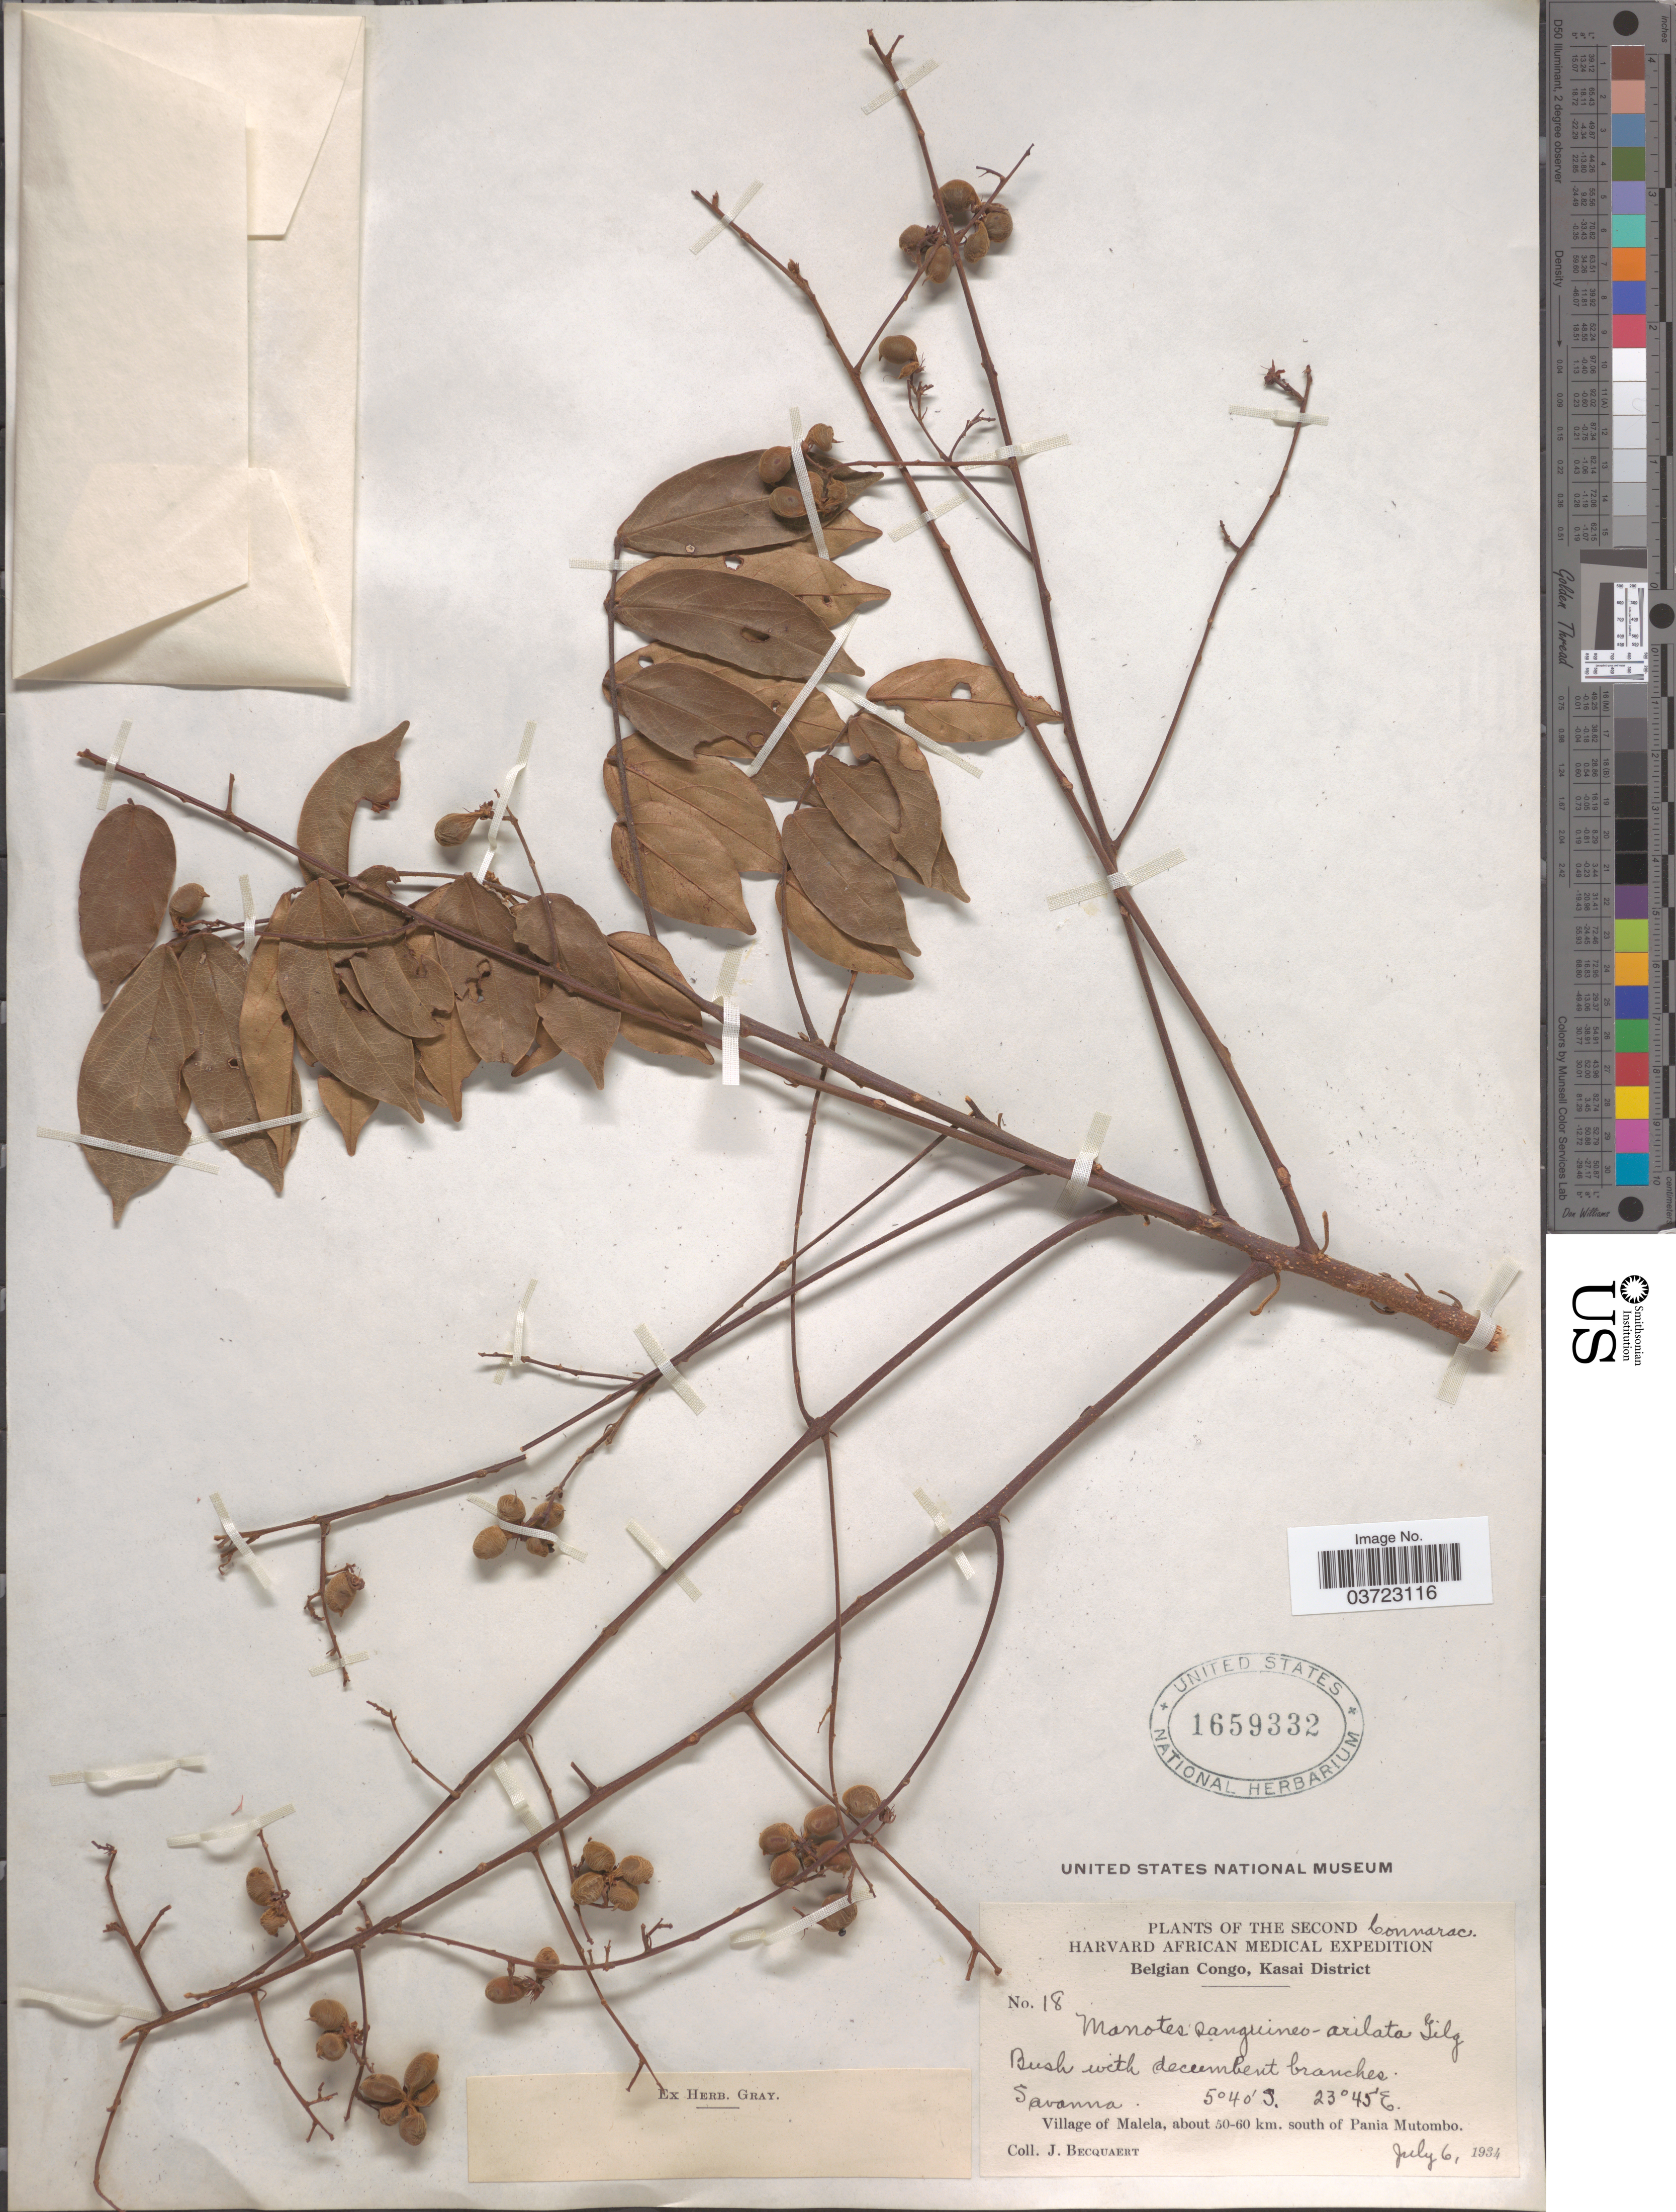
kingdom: Plantae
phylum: Tracheophyta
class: Magnoliopsida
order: Oxalidales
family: Connaraceae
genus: Manotes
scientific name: Manotes expansa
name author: Sol. ex Planch.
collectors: J. Becquaert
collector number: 18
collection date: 1934-07-06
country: Congo, Democratic Republic of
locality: Belgian Congo, Kasai District. Village of Malela, about 50-60 km. south of Panai Mutombo.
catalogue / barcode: US 1659332